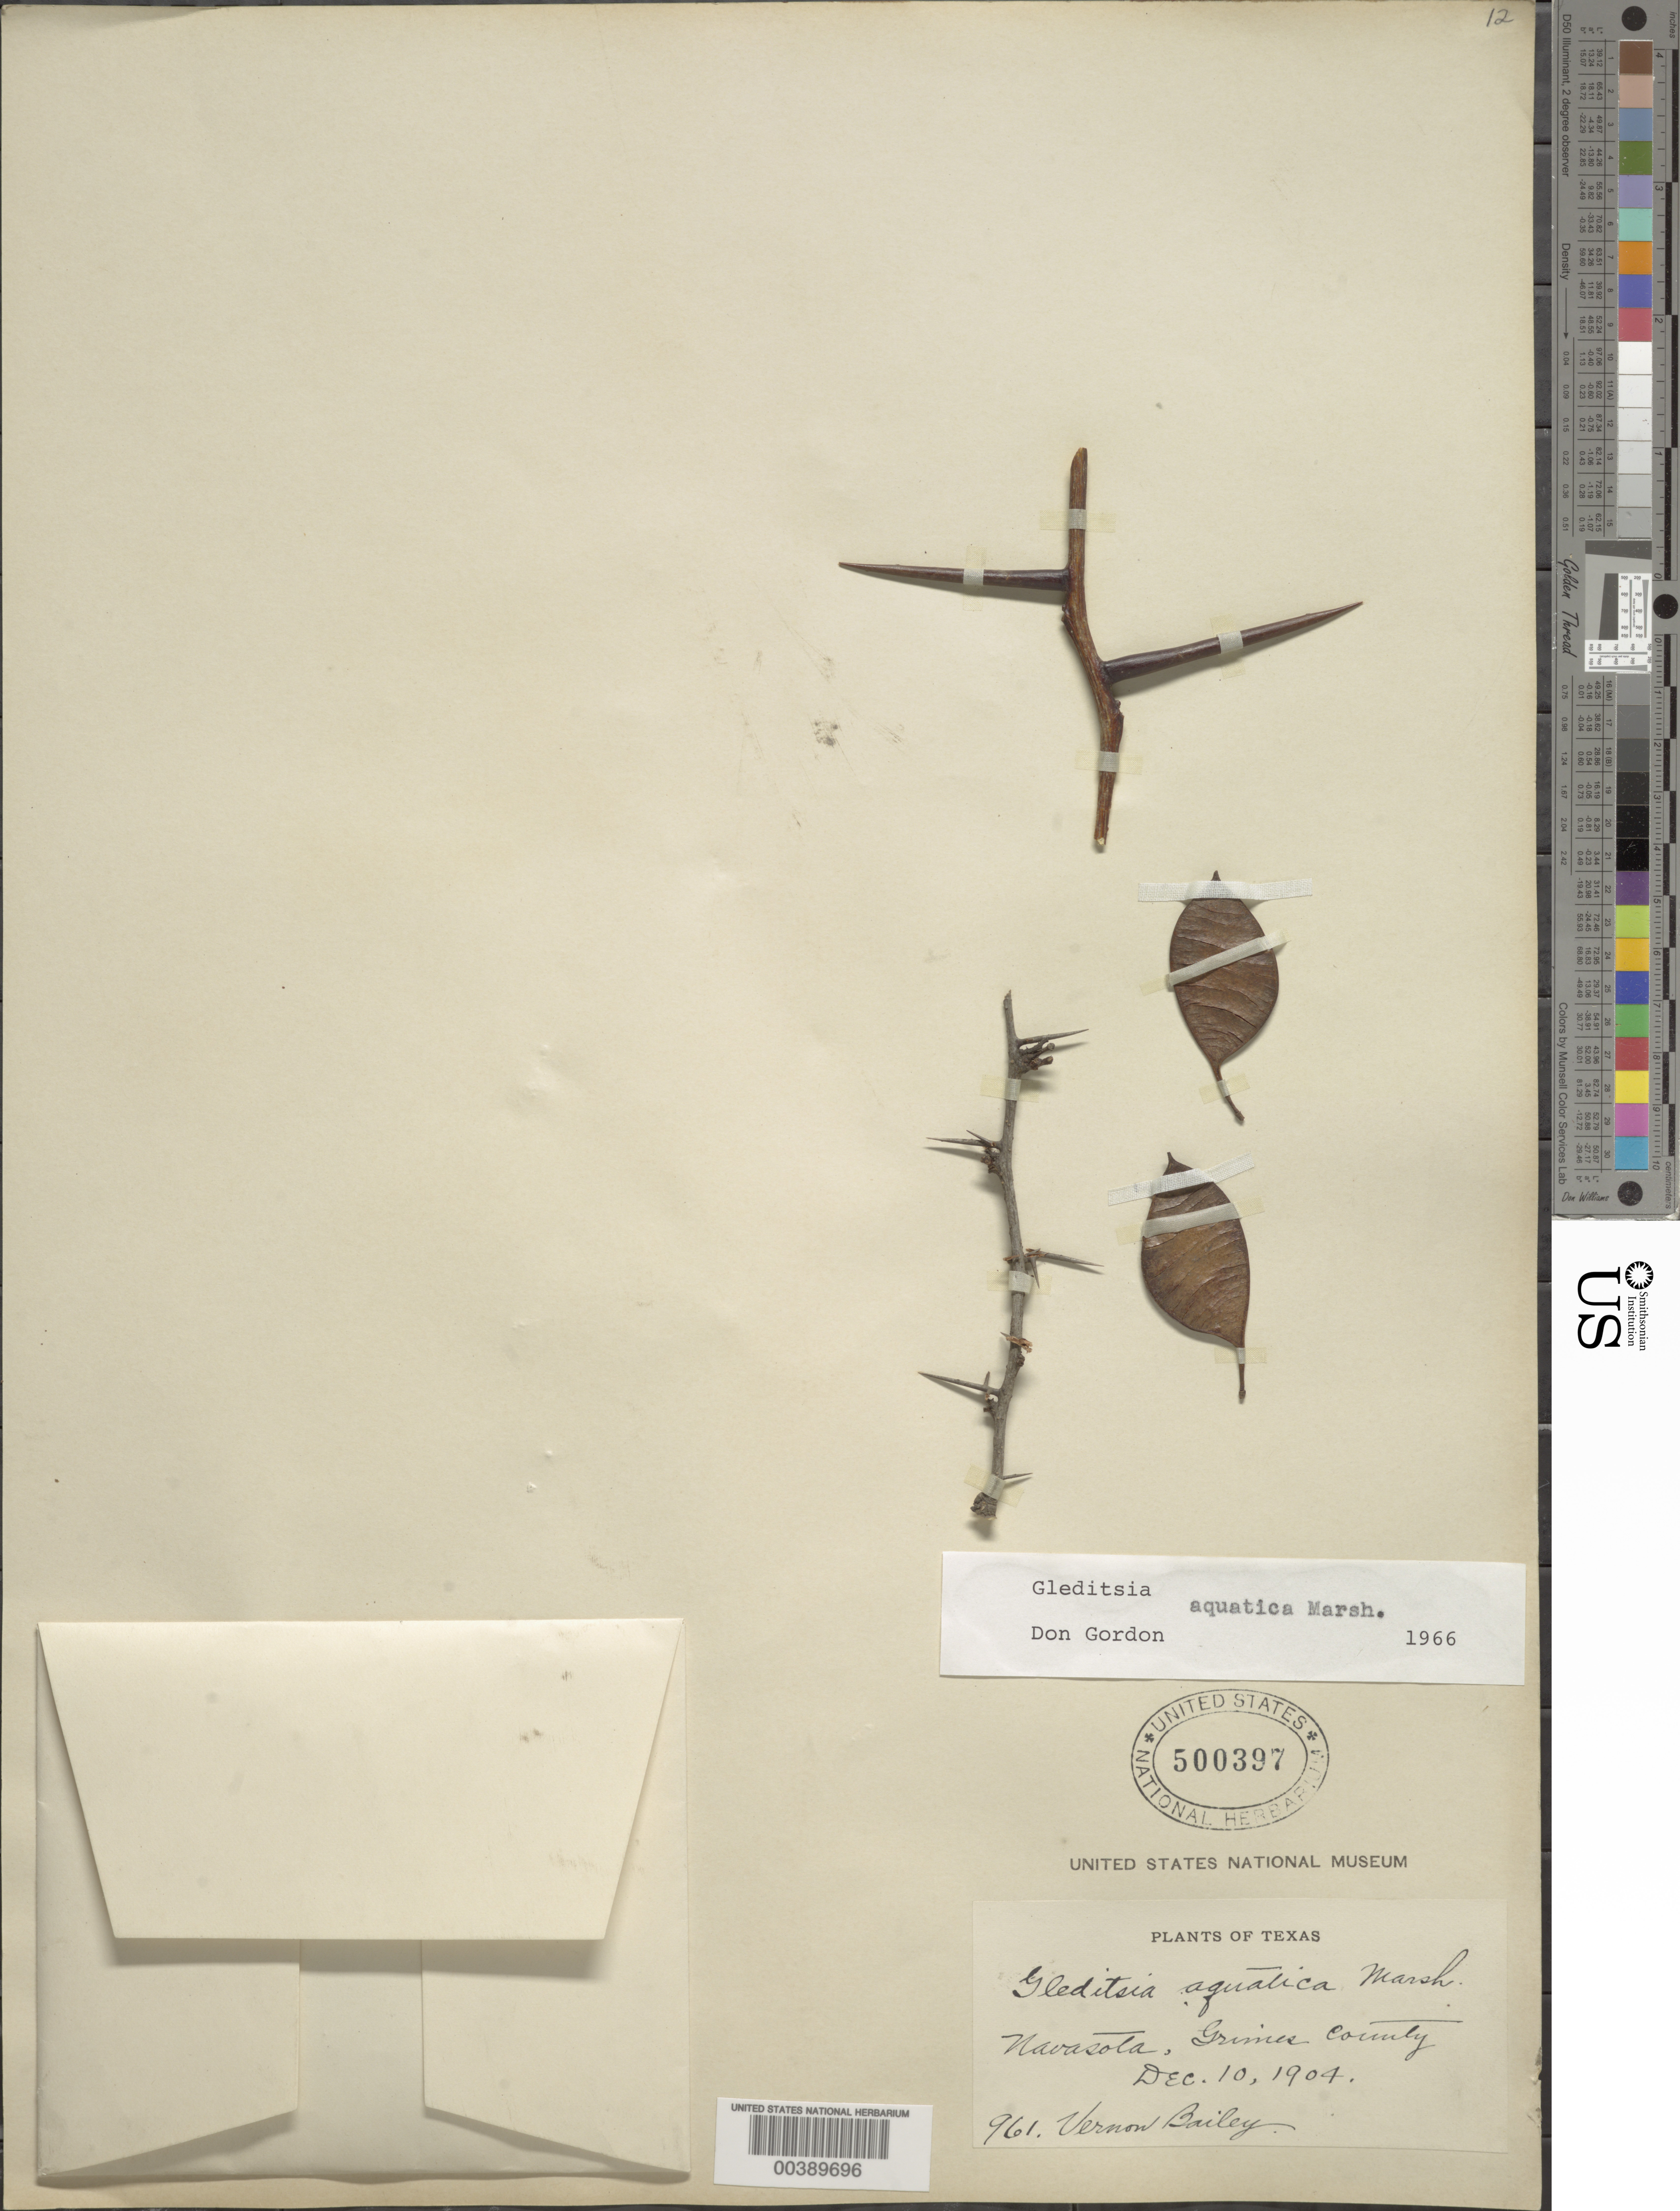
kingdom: Plantae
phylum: Tracheophyta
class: Magnoliopsida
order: Fabales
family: Fabaceae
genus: Gleditsia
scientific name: Gleditsia aquatica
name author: Marshall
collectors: V. O. Bailey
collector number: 961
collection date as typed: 10 Dec 1904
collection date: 1904-12-10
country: United States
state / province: Texas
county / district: Grimes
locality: Navasota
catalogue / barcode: US 500397